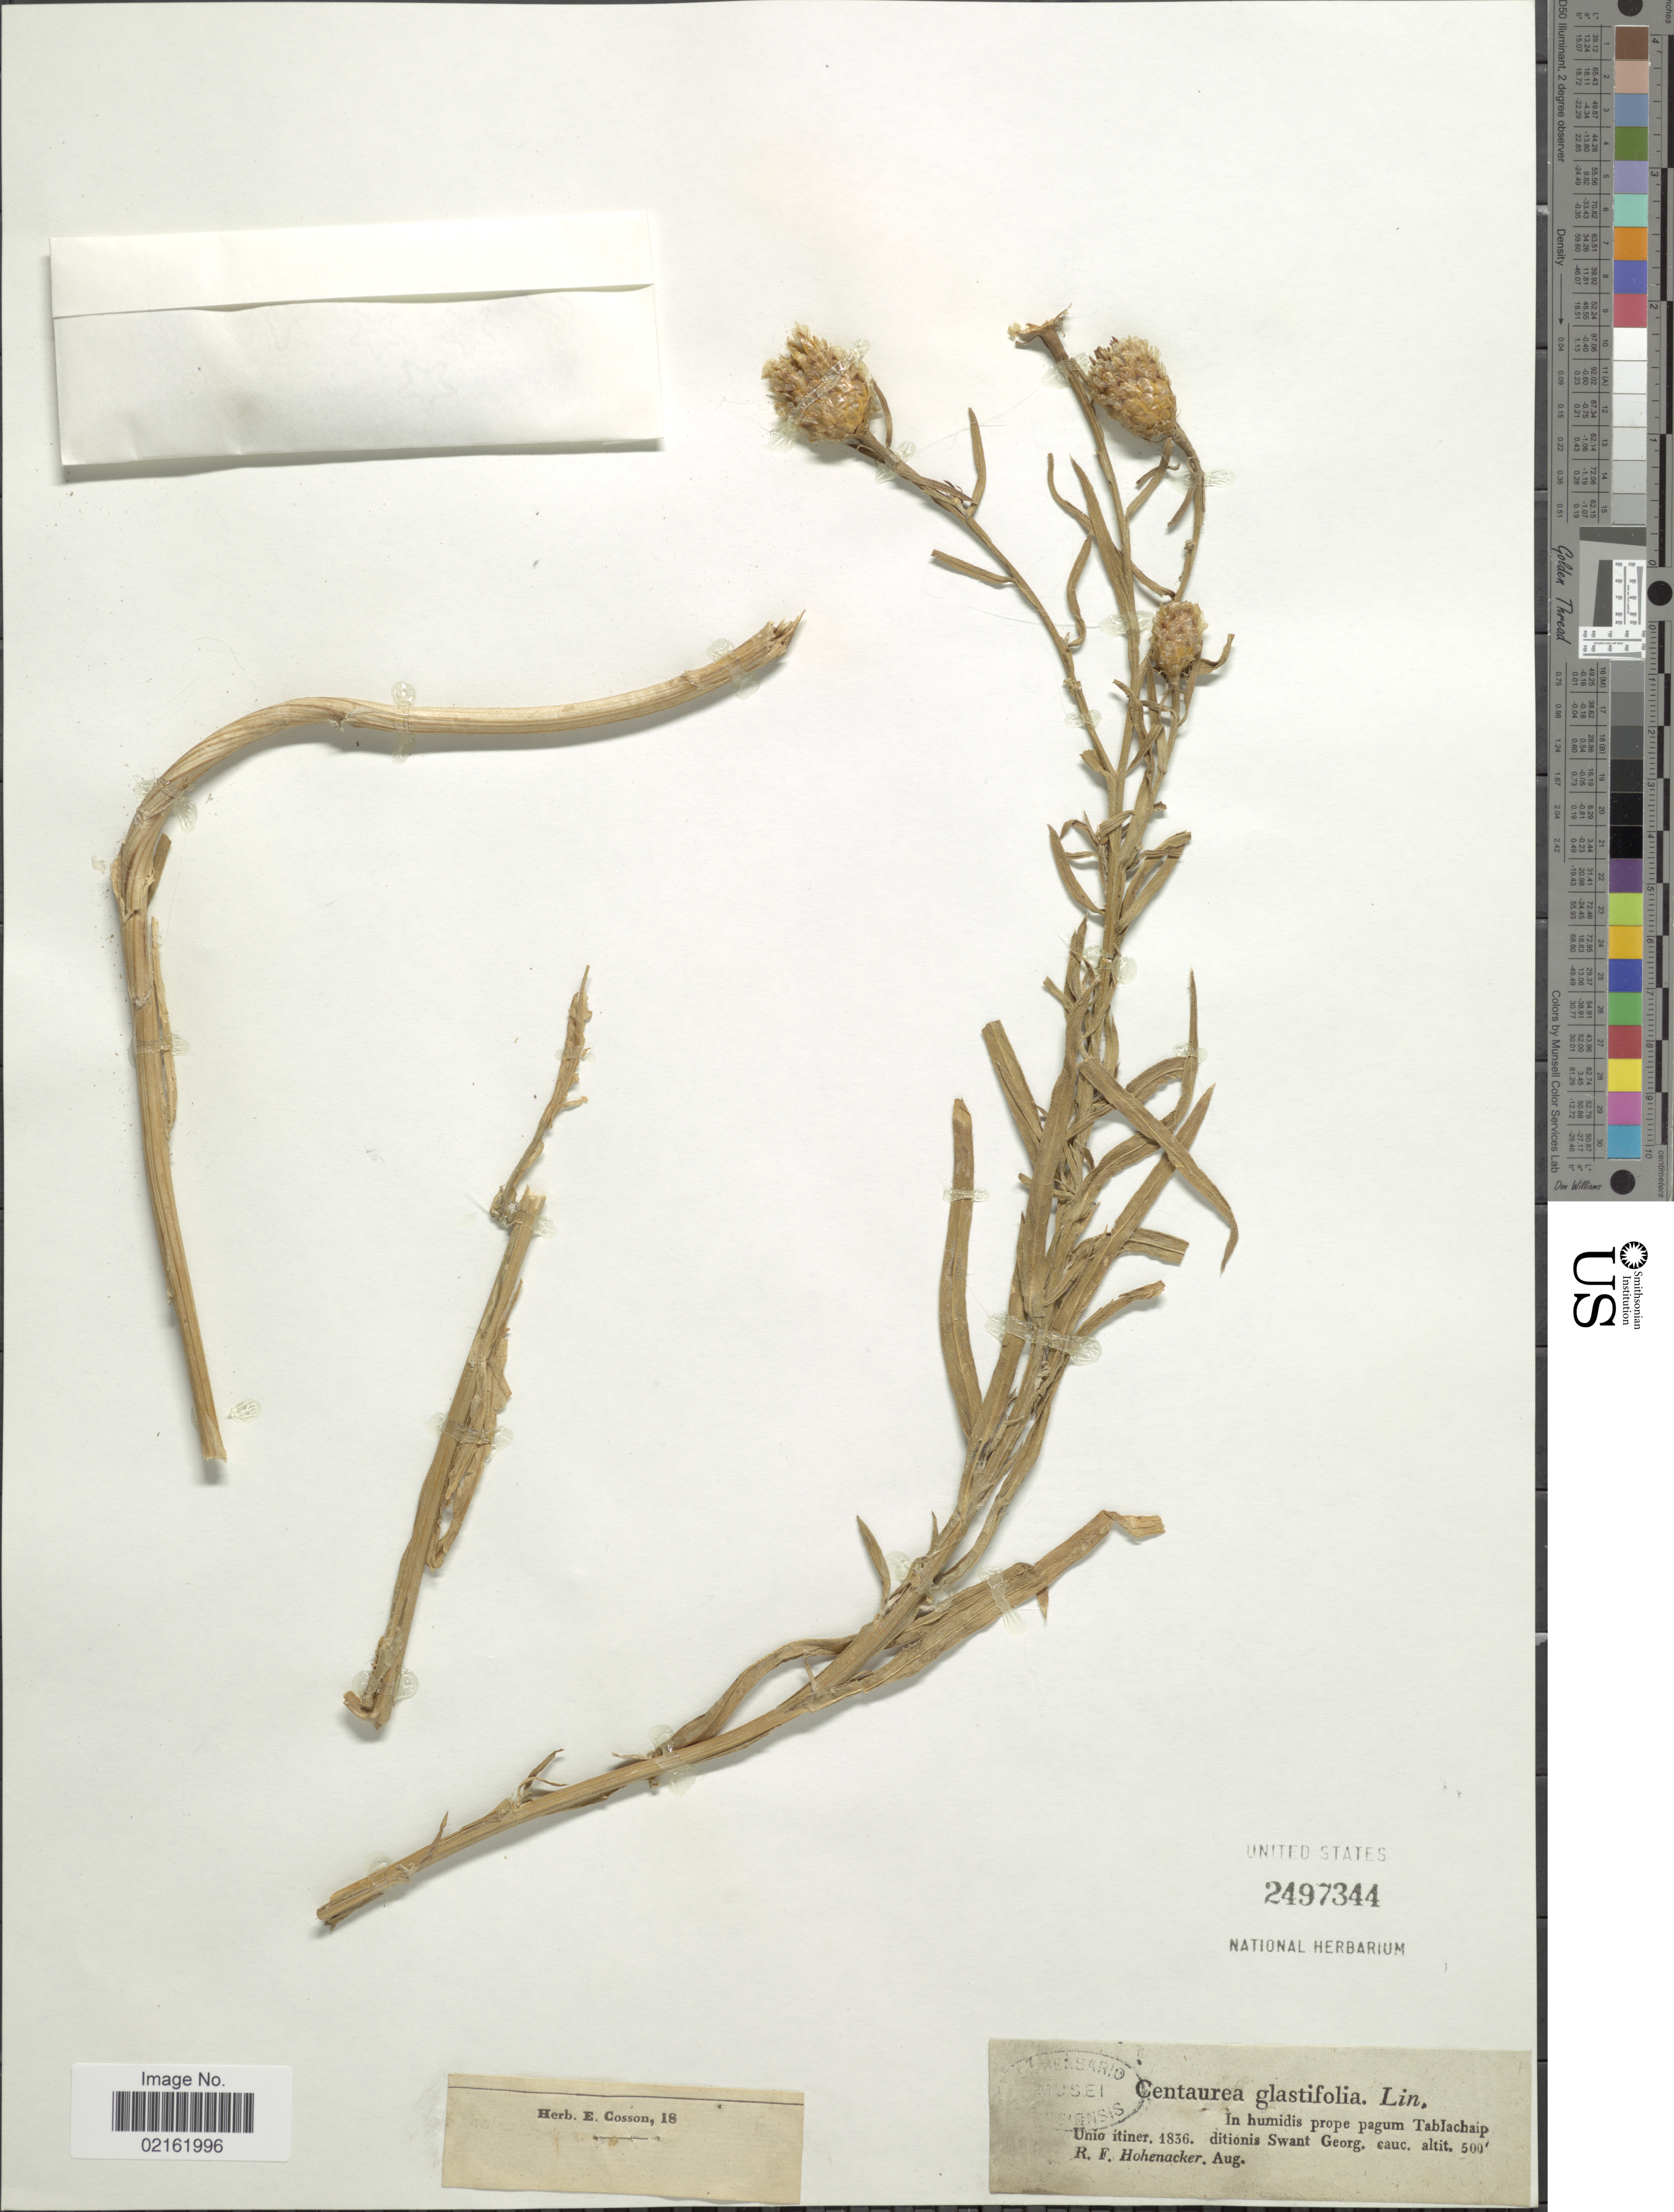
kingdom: Plantae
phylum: Tracheophyta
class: Magnoliopsida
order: Asterales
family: Asteraceae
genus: Centaurea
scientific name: Centaurea glastifolia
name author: L.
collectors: R. F. Hohenacker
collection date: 1836-08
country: Georgia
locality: Tablachaip, Unio itiner, ditionis Swant Georg. cauc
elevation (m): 152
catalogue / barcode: US 2497344